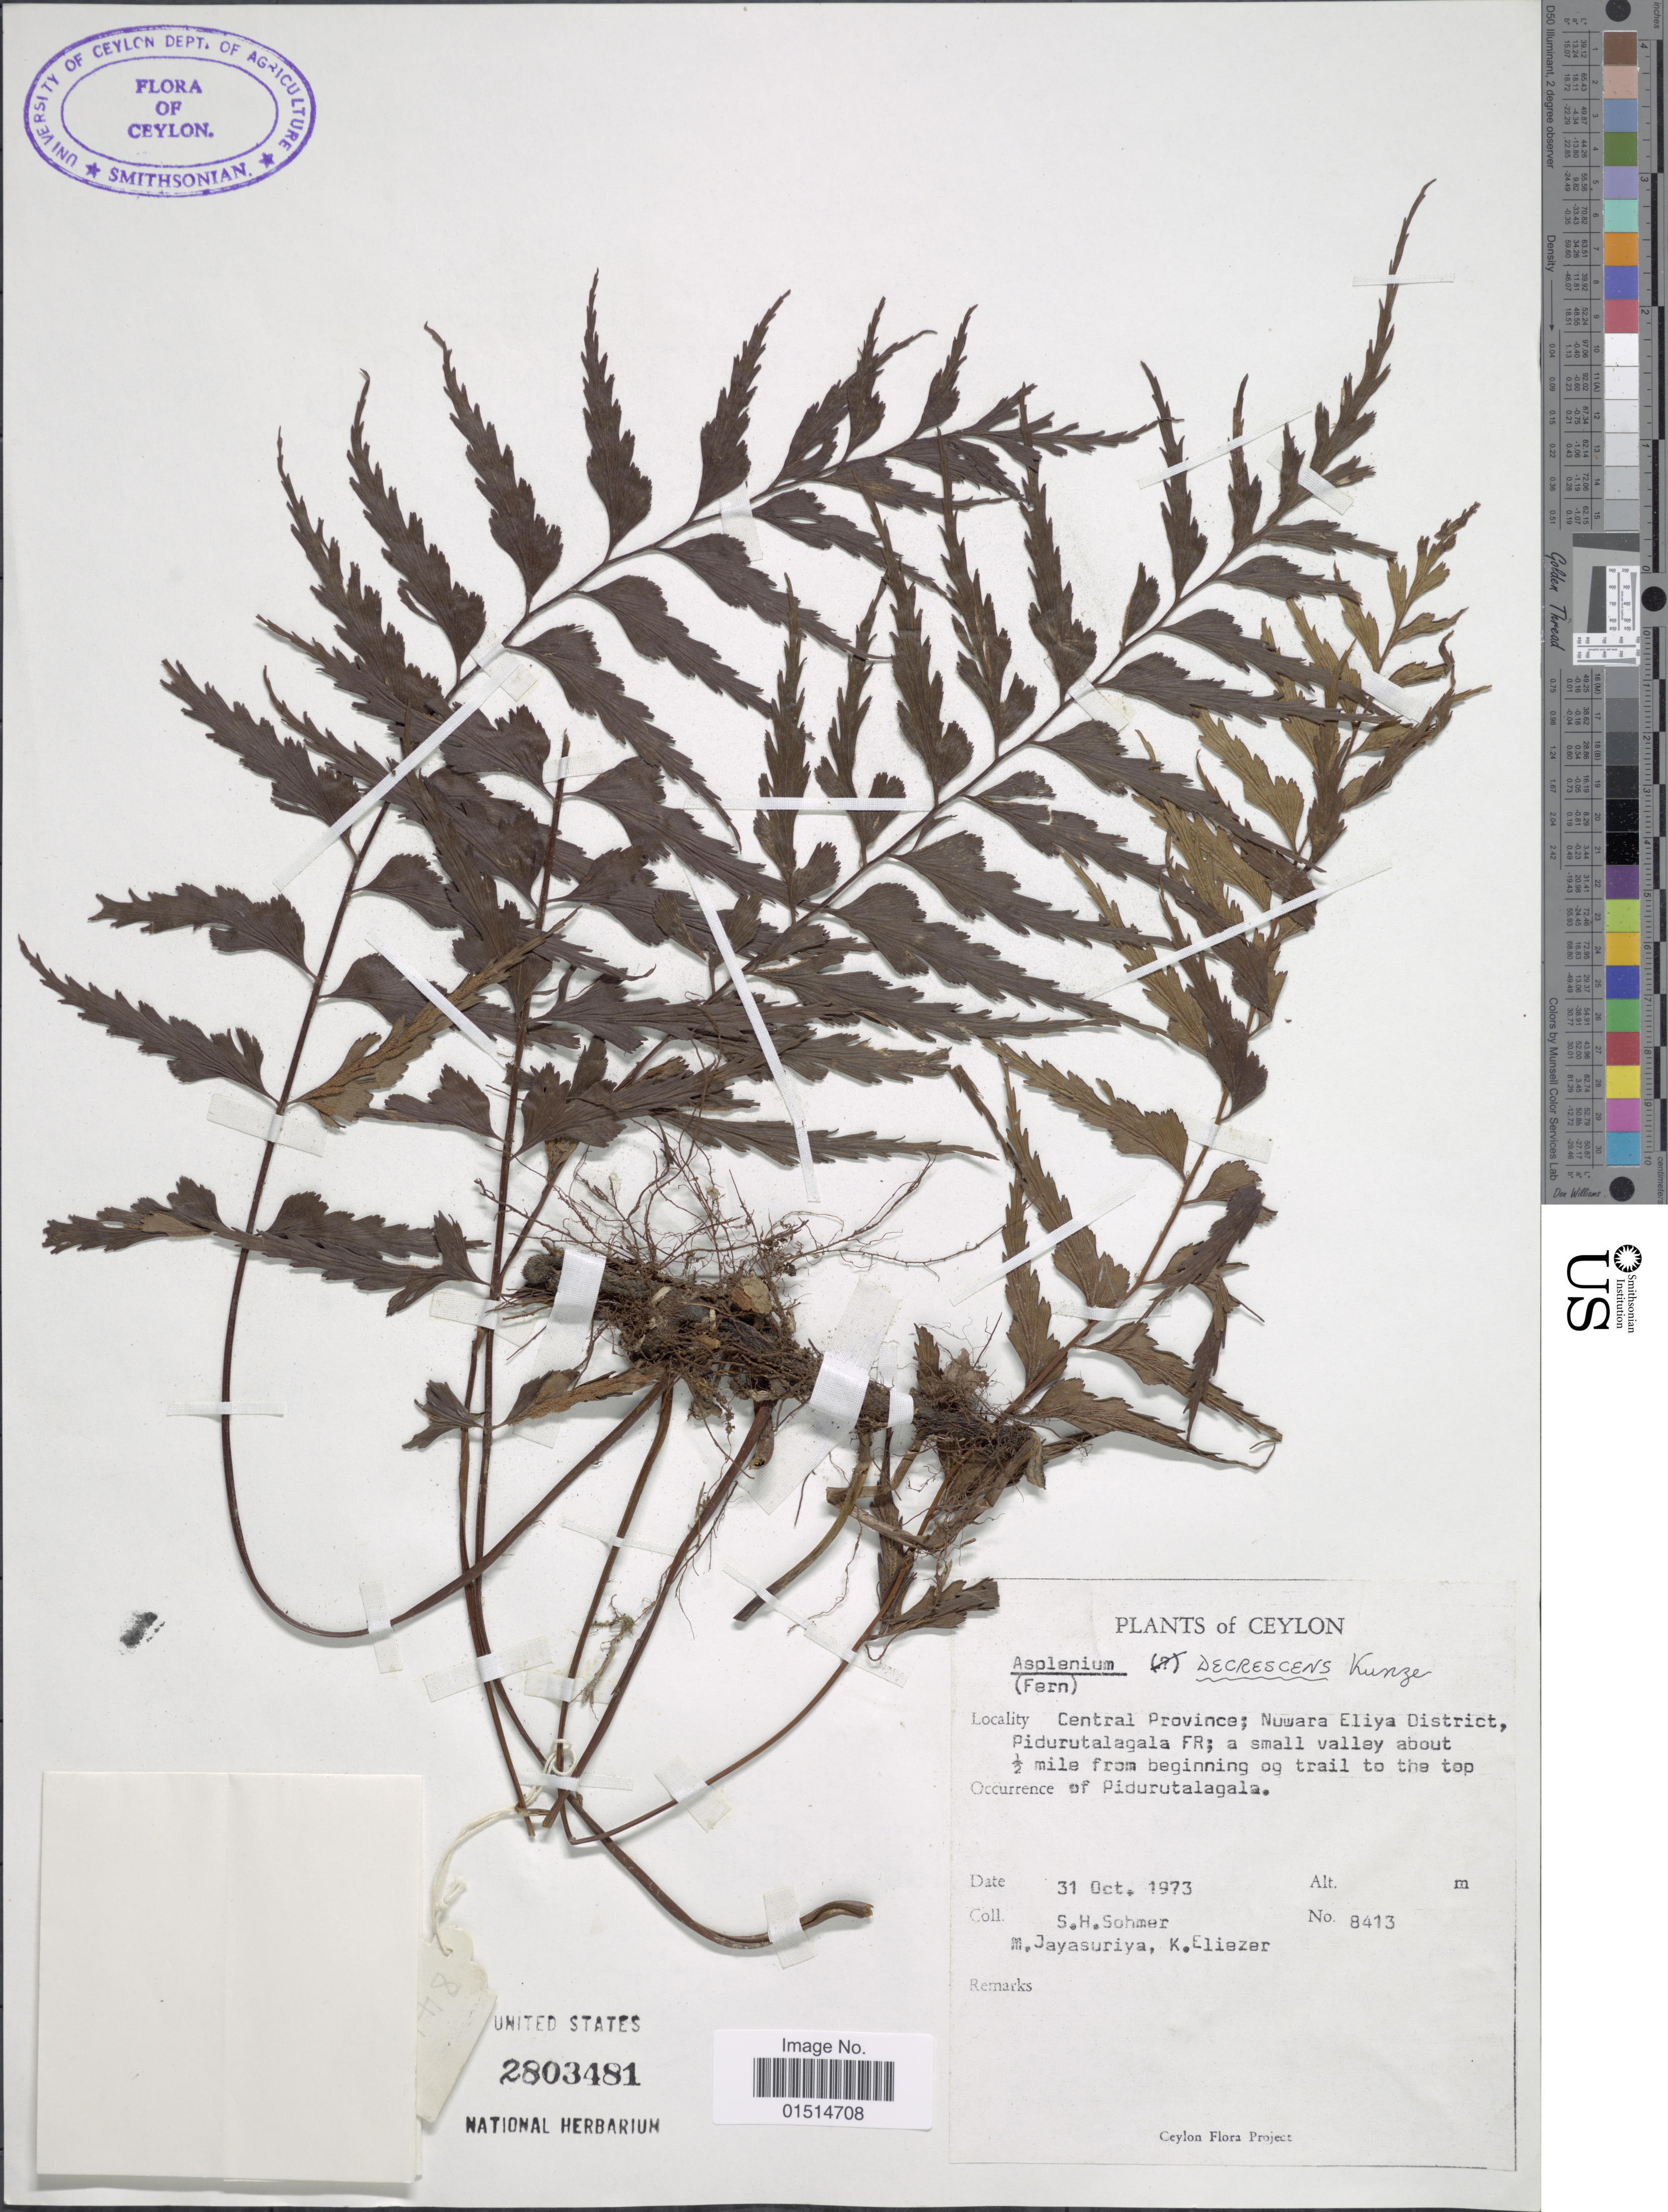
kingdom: Plantae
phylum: Tracheophyta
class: Polypodiopsida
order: Polypodiales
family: Aspleniaceae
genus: Asplenium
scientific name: Asplenium decrescens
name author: Kunze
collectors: S. H. Sohmer, M. Jayasuriya & K. Eliezer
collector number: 8413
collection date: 1973-10-31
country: Sri Lanka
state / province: Central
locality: Central Province; Nuwara Eliya District, Pidurutalagala FR; a small valley about 1/2 mile from beginning og trail to the top of Pidurutalagala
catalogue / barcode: US 2803481